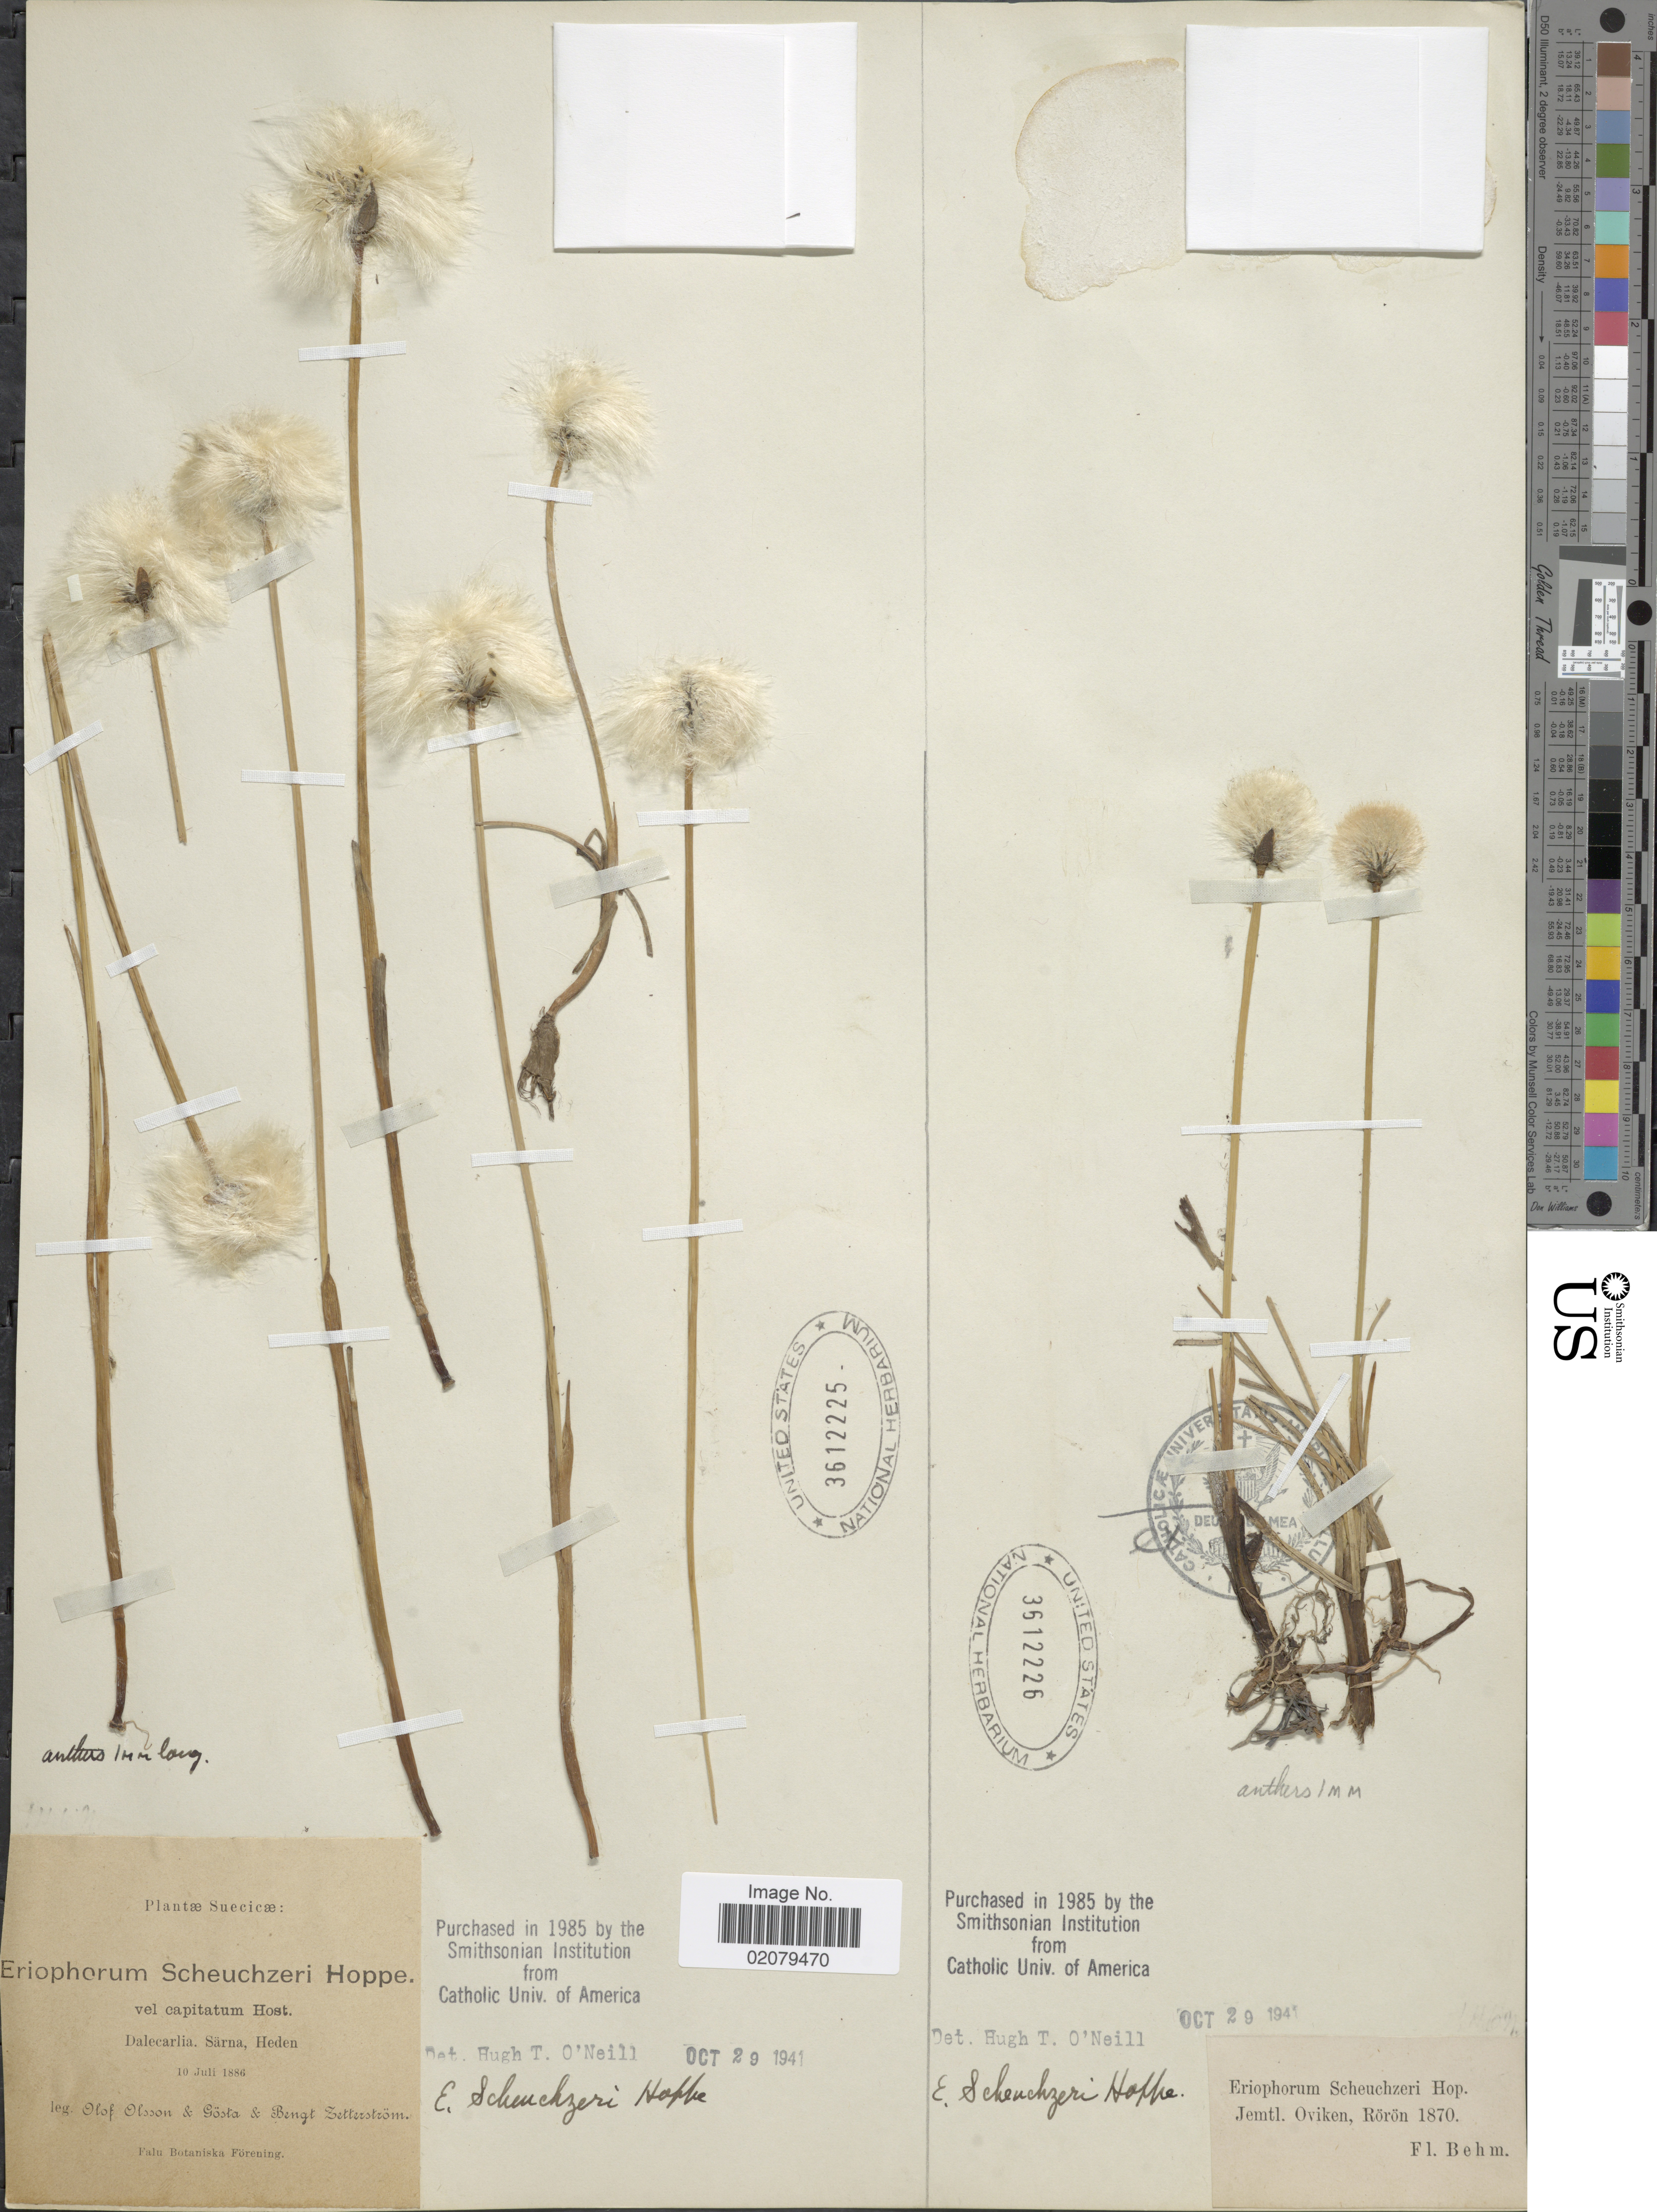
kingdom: Plantae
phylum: Tracheophyta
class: Liliopsida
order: Poales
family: Cyperaceae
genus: Eriophorum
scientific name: Eriophorum scheuchzeri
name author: Hoppe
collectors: O. Olsson & B. Zetterström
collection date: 1886-07-10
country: Sweden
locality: Suecicae, Dalecarlia, Sarna, Heden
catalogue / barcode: US 3612225